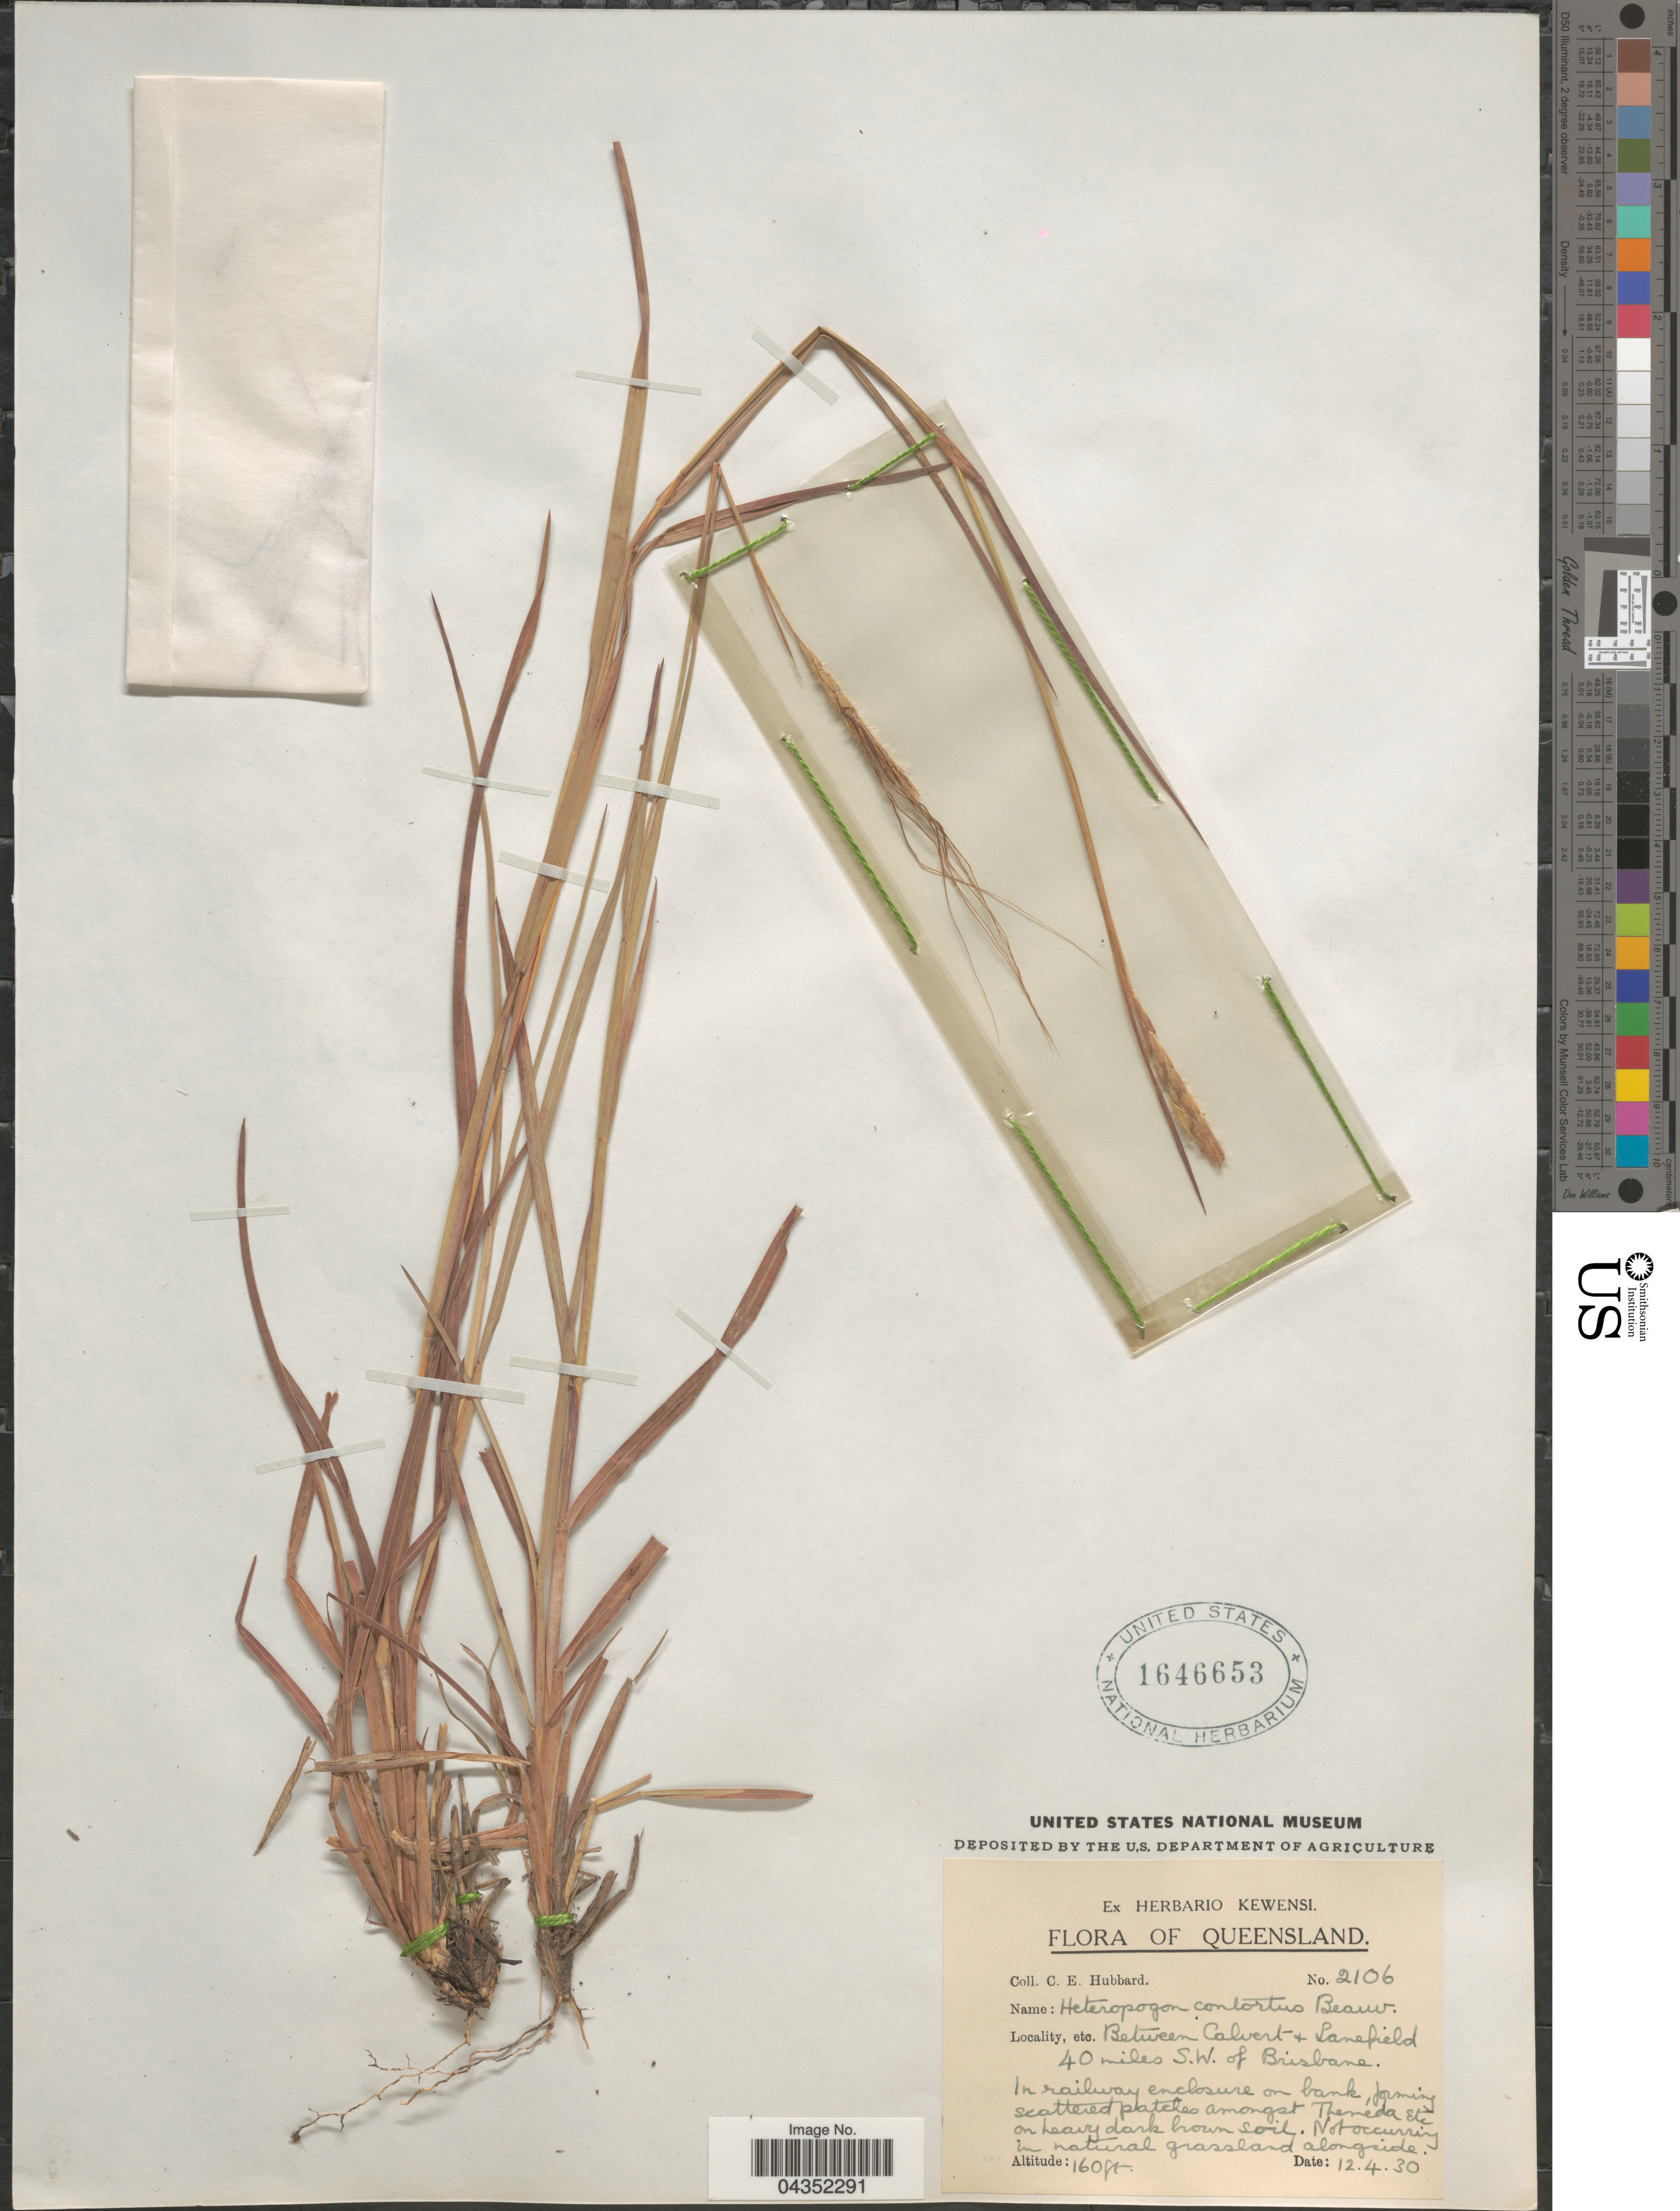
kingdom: Plantae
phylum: Tracheophyta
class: Liliopsida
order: Poales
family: Poaceae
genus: Heteropogon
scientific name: Heteropogon contortus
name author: (L.) P. Beauv. ex Roem. & Schult.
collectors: C. E. Hubbard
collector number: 2106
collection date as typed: Transcribed d/m/y: 12/4/30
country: Australia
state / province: Queensland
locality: Between Calvert + Sanefield. 40 miles S.W. of Brisbane. In railway enclosure on bank.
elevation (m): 49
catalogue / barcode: US 1646653